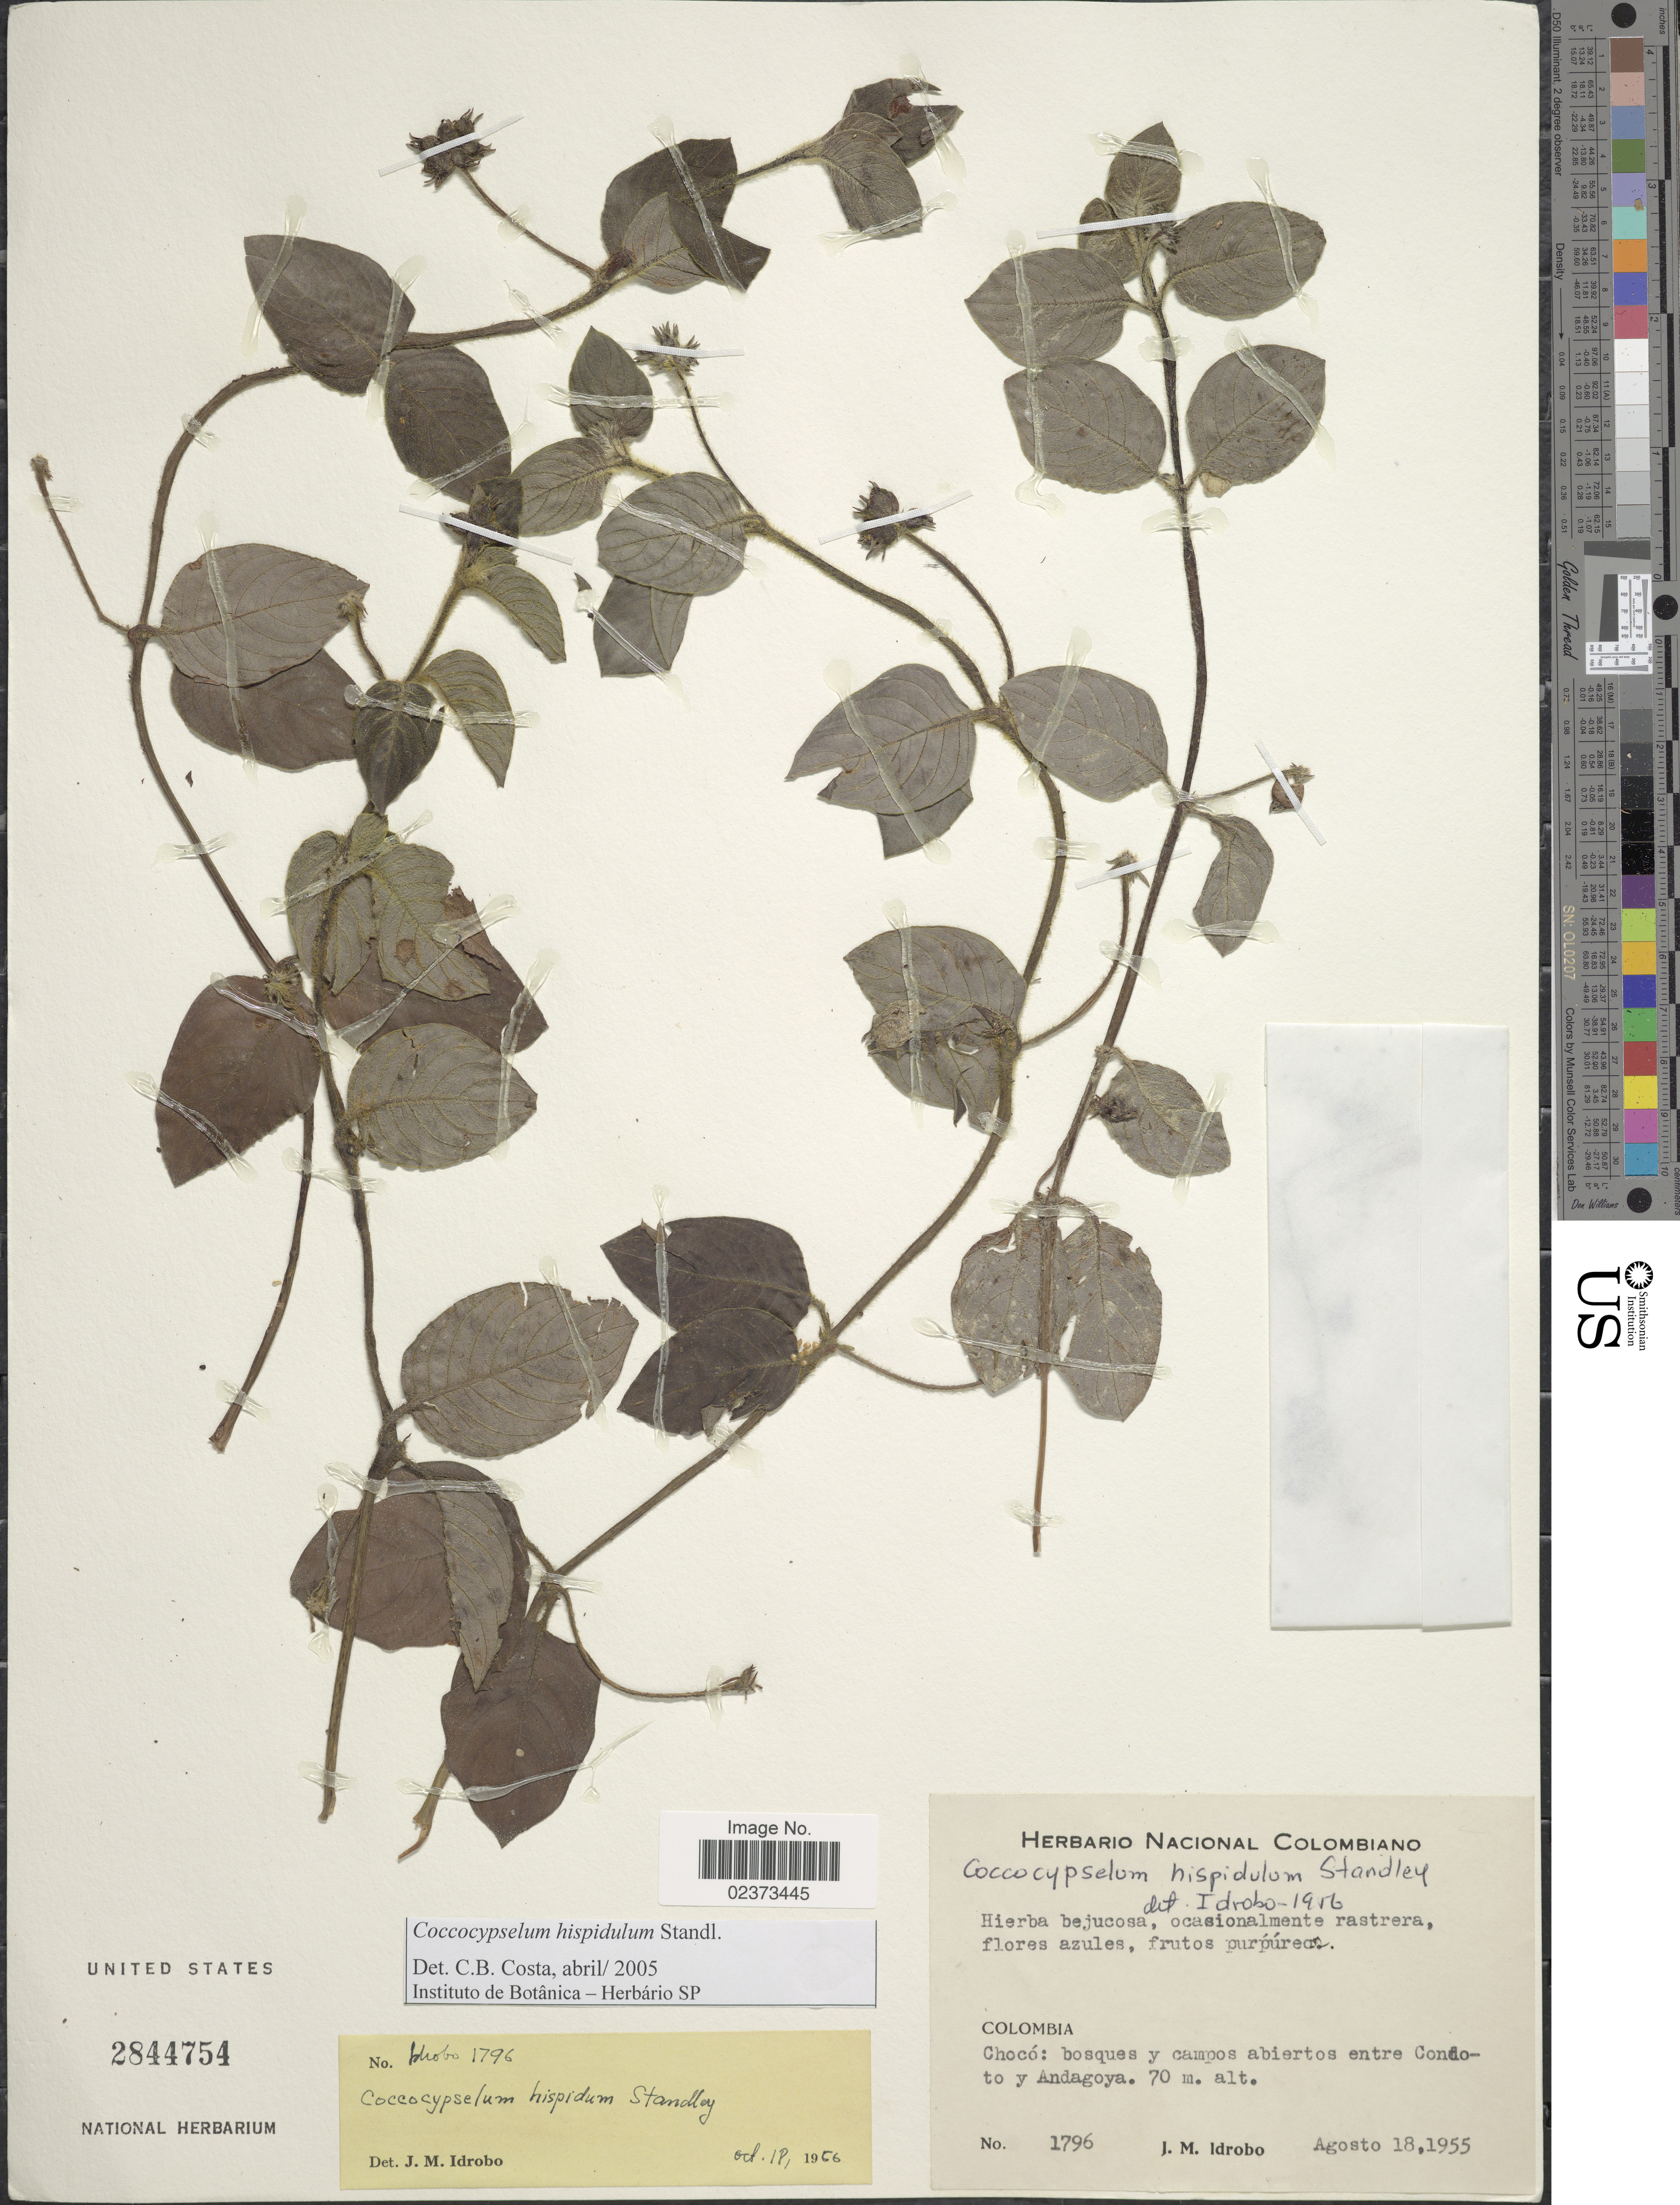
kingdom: Plantae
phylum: Tracheophyta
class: Magnoliopsida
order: Gentianales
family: Rubiaceae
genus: Coccocypselum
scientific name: Coccocypselum hispidulum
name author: (Standl.) Standl.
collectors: J. M. Idrobo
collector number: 1796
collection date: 1955-08-18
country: Colombia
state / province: Chocó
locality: Bosques y campos abiertos entre Condoto y Andagoya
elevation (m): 70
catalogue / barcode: US 2844754